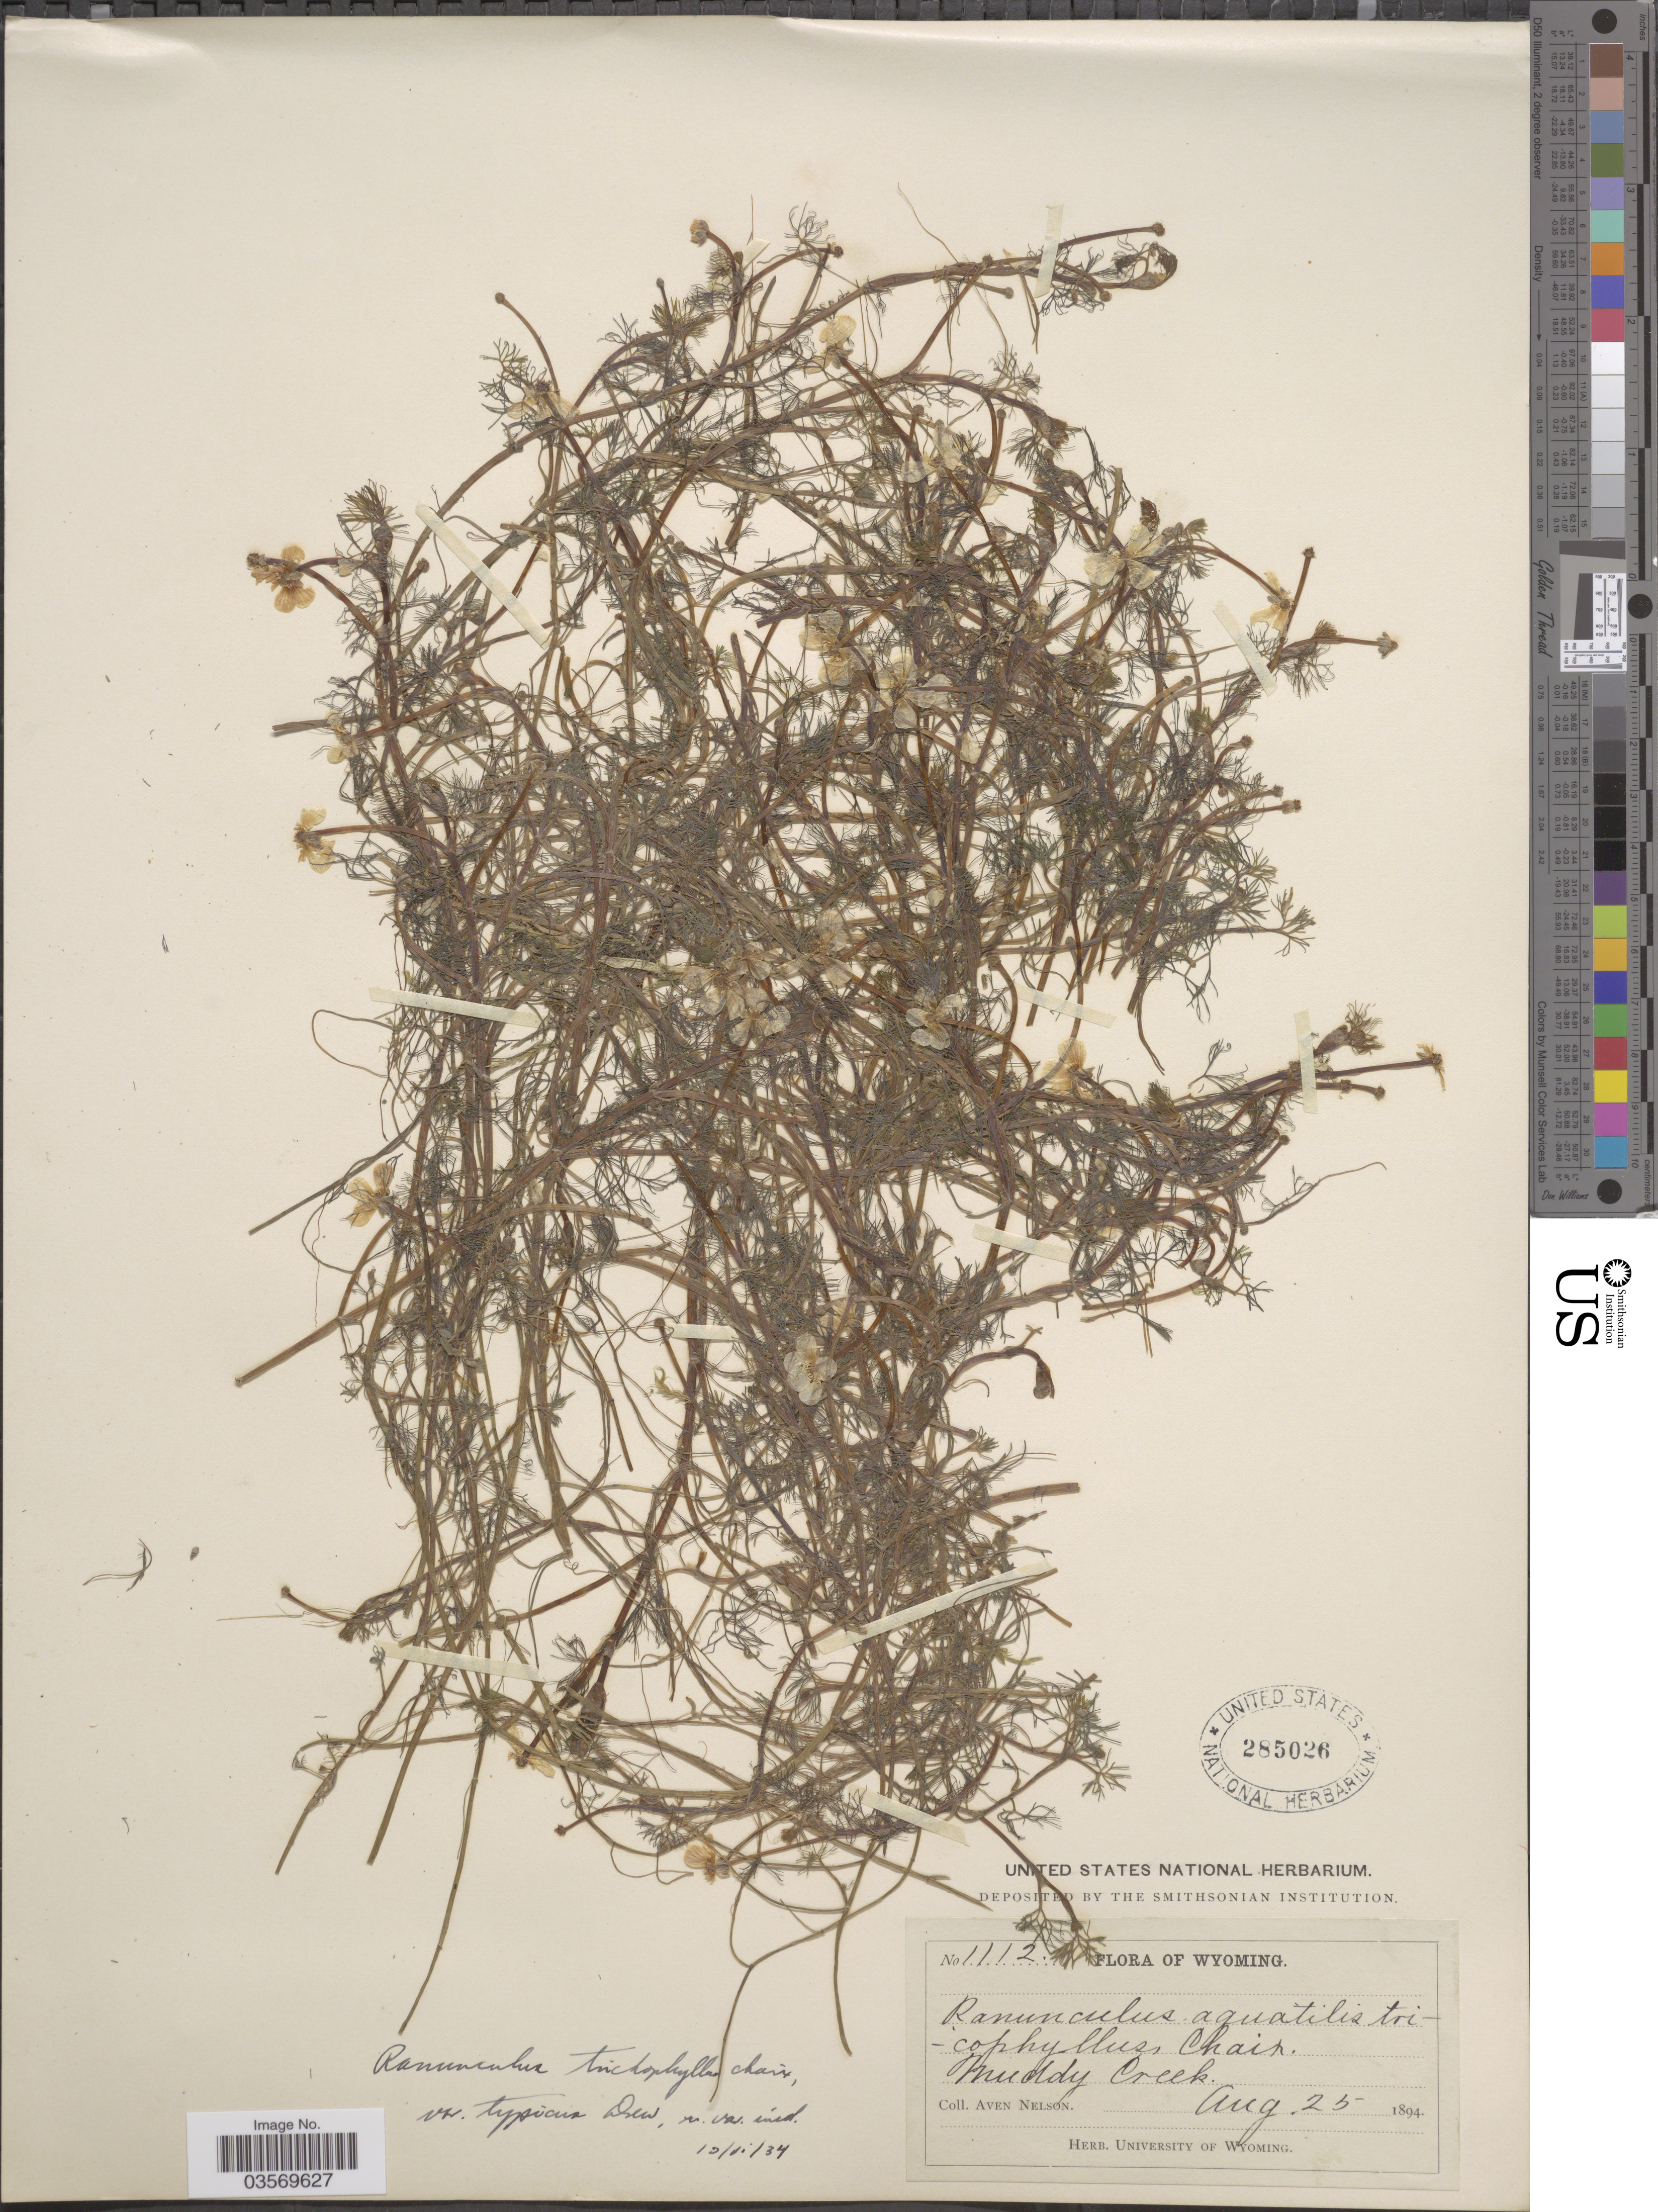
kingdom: Plantae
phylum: Tracheophyta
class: Magnoliopsida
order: Ranunculales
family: Ranunculaceae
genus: Ranunculus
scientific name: Ranunculus trichophyllus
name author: Chaix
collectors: A. Nelson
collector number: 1112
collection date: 1894-08-25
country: United States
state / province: Wyoming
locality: Muddy creek.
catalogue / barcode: US 285026